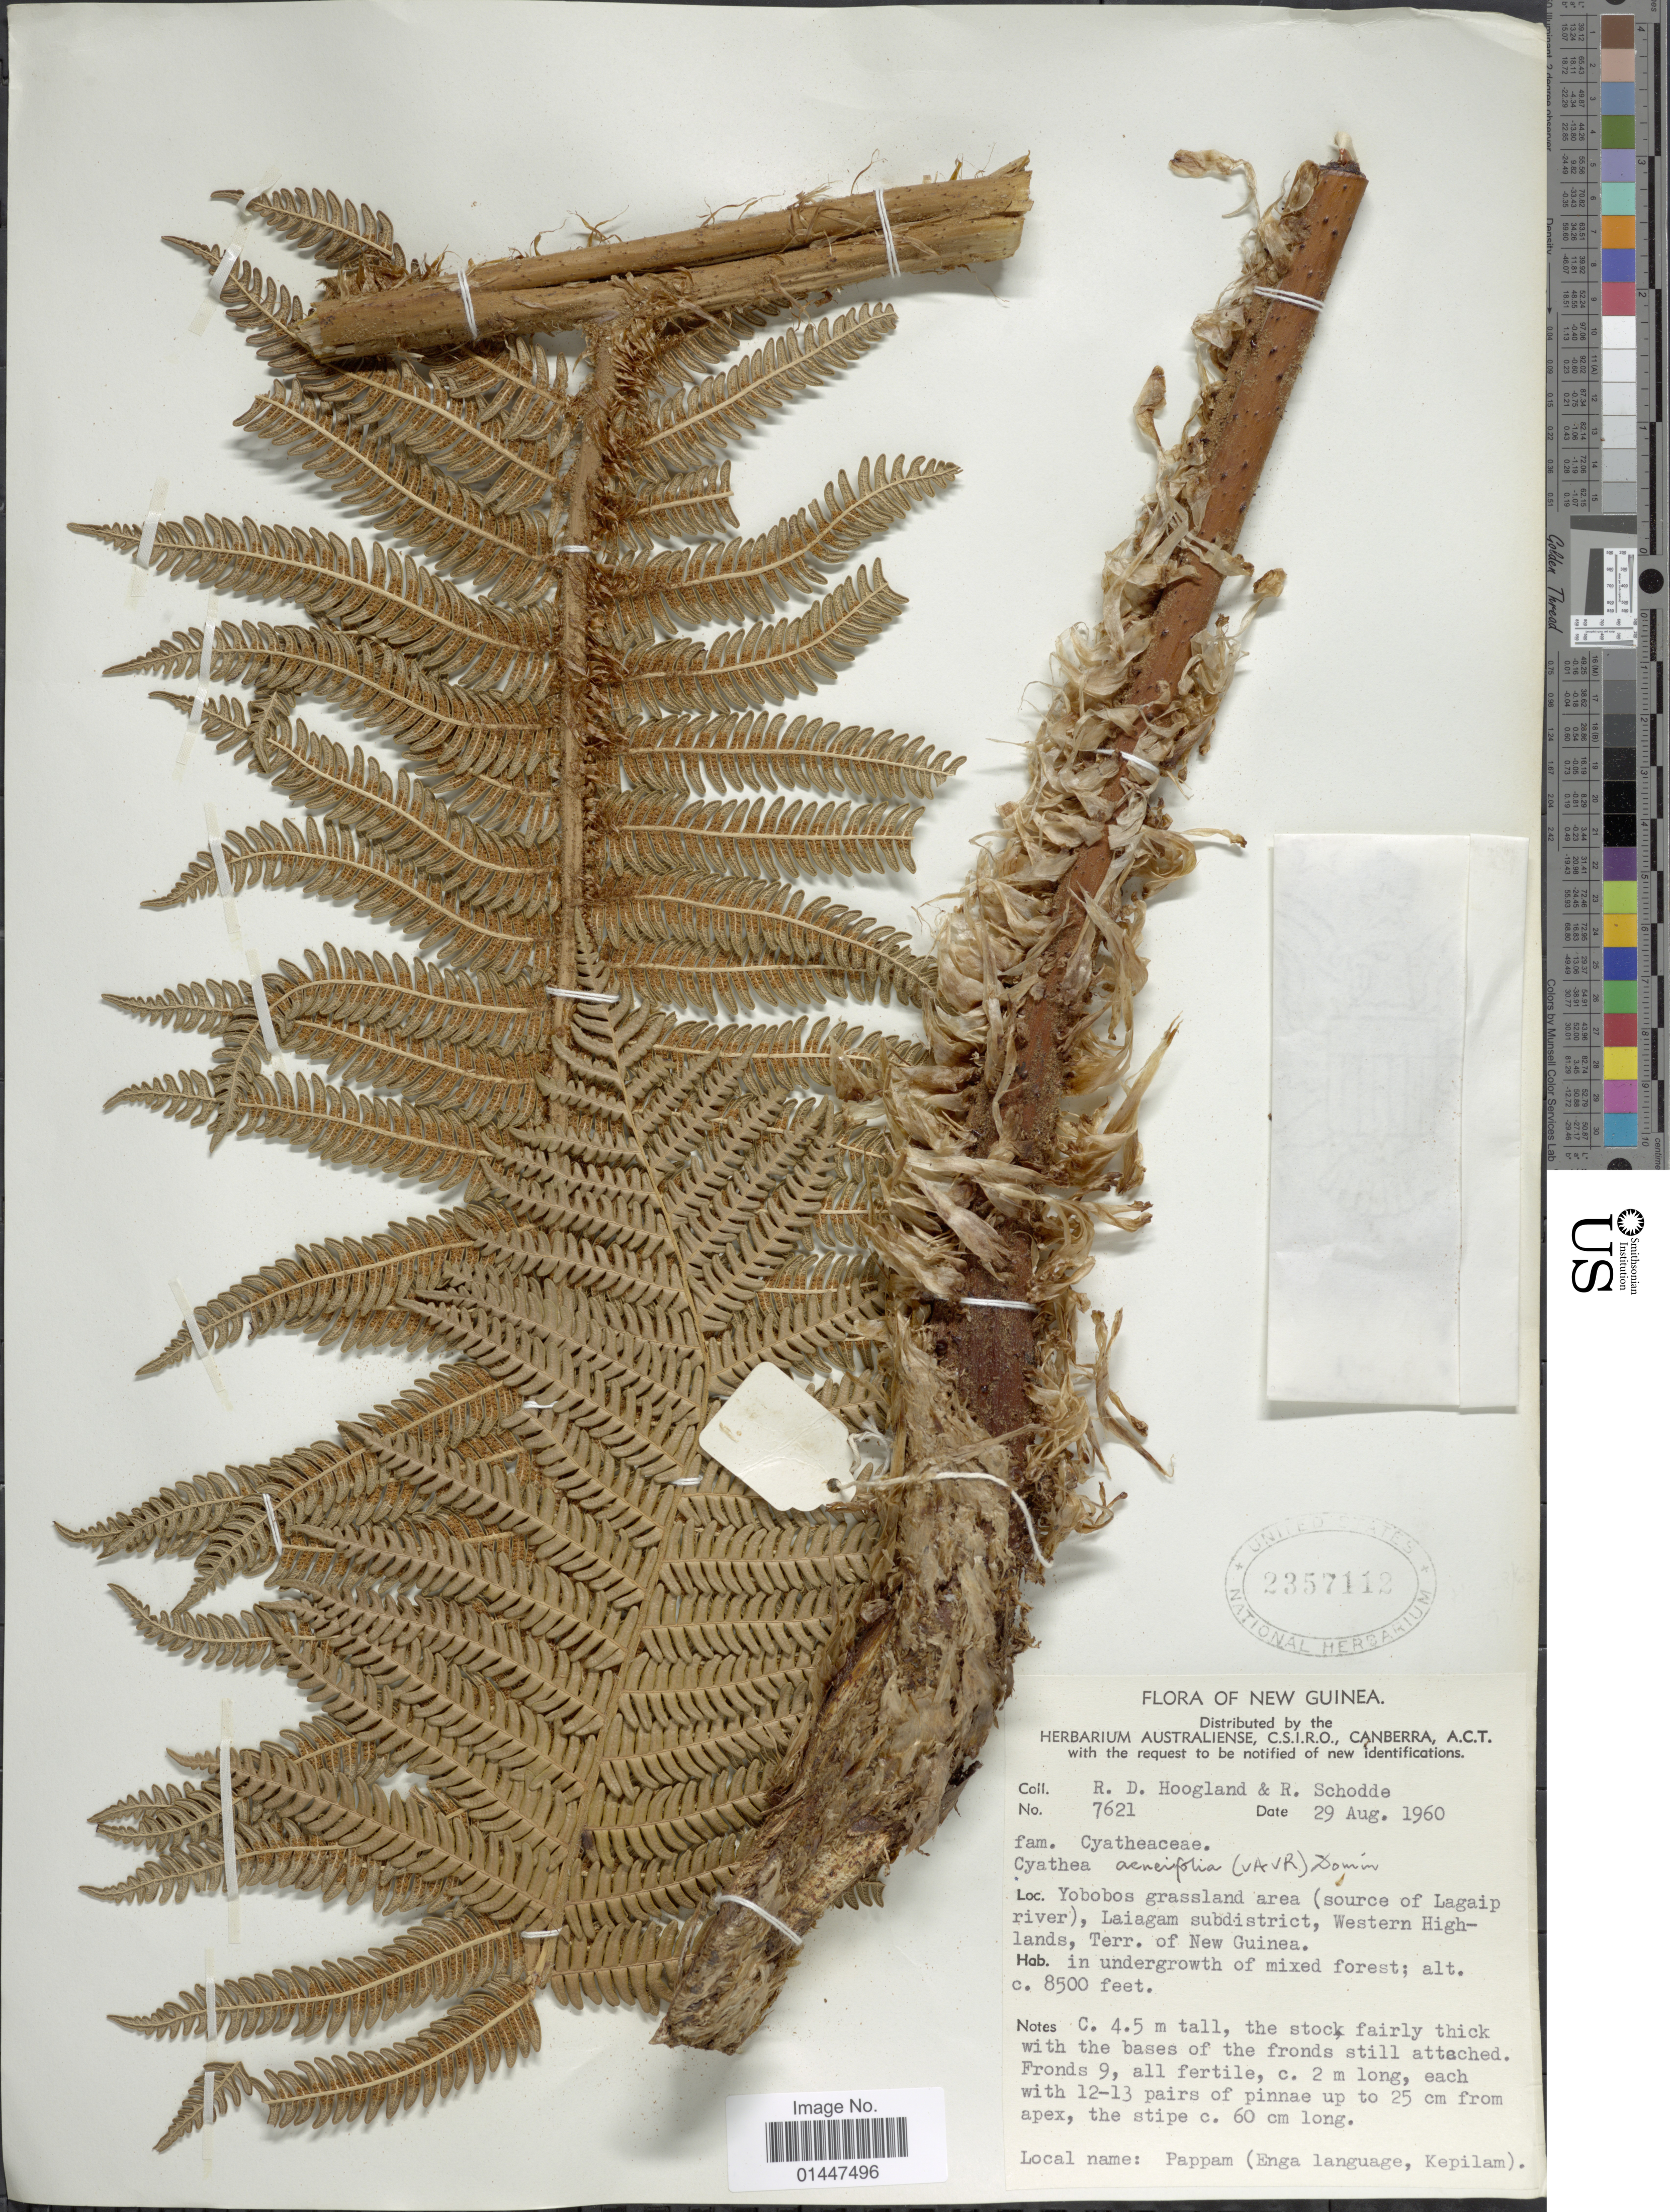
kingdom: Plantae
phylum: Tracheophyta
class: Polypodiopsida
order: Cyatheales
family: Cyatheaceae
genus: Sphaeropteris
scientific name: Sphaeropteris aeneifolia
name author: (Alderw.) R.M. Tryon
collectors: R. D. Hoogland & R. Schodde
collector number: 7621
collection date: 1960-08-29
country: Papua New Guinea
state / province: Western Highlands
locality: New Guinea. Yobobos grassland area (source of Lagaipriver), Laiagam subdistrict, Terr. of New Guinea.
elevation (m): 2591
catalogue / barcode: US 2357112